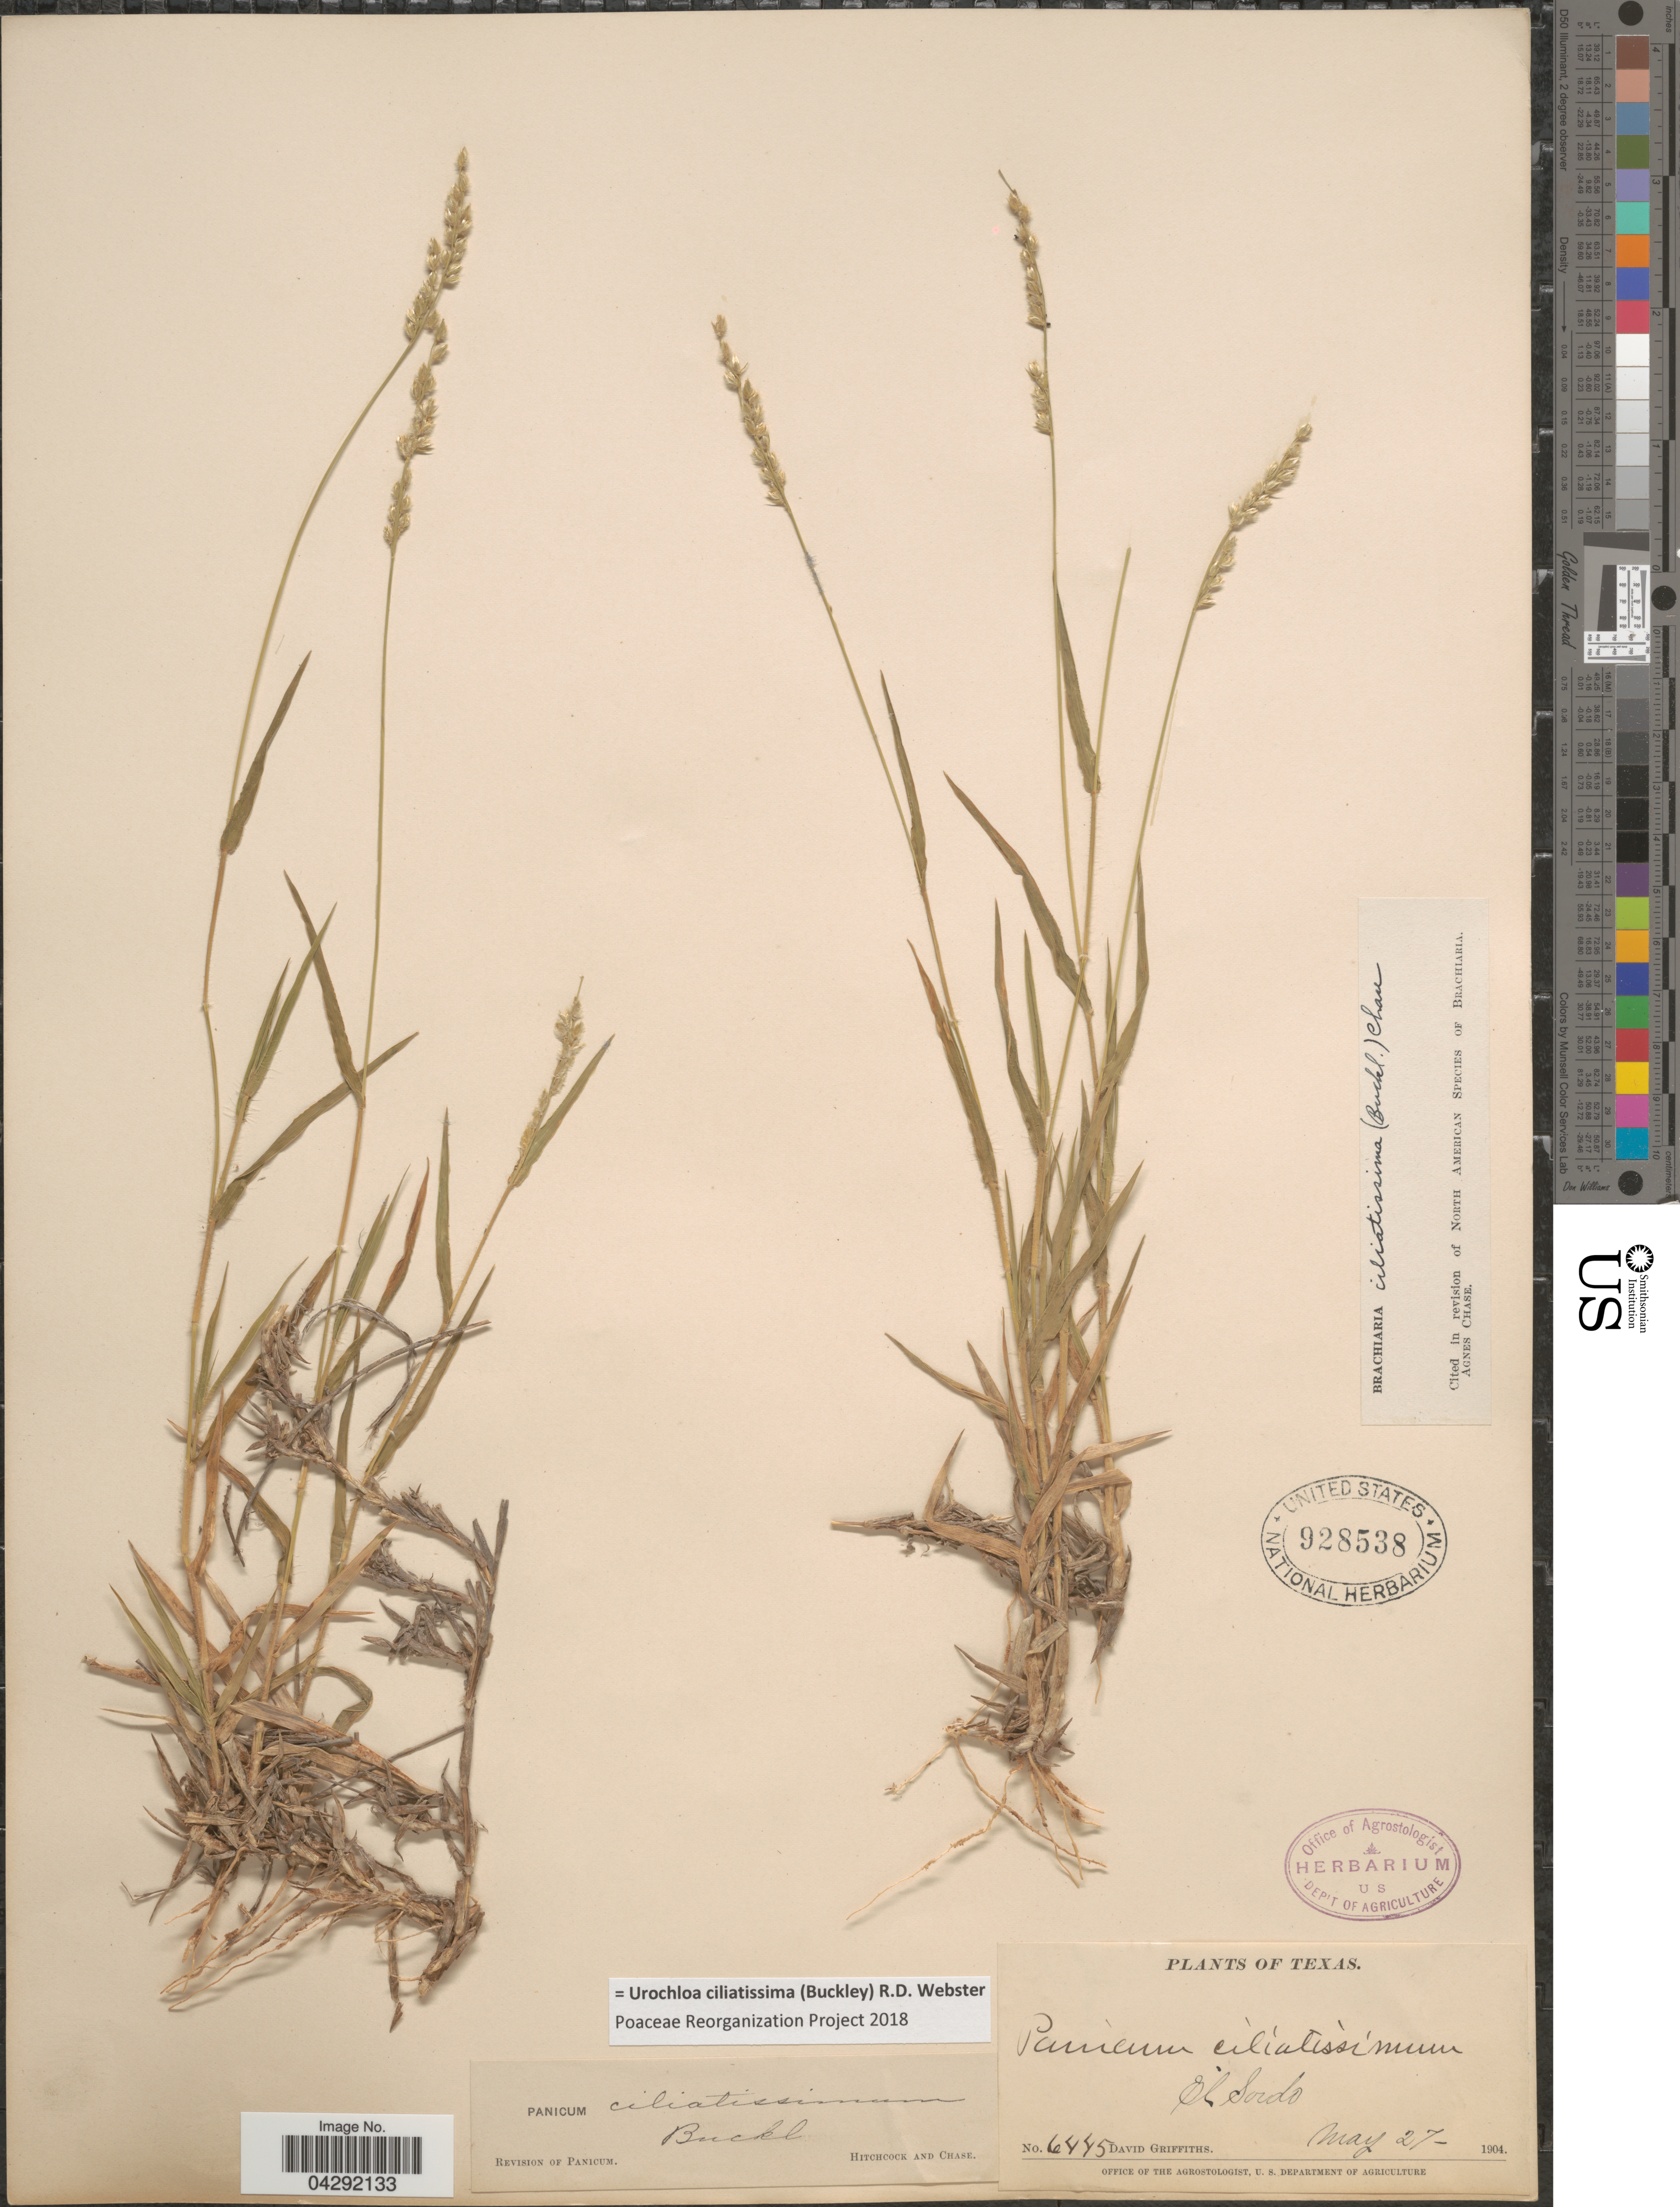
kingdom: Plantae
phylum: Tracheophyta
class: Liliopsida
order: Poales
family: Poaceae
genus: Urochloa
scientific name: Urochloa ciliatissima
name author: (Buckley) R.D. Webster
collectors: D. Griffiths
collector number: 6445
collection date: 1904-05-27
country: United States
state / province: Texas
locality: El Sordo.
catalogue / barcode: US 928538